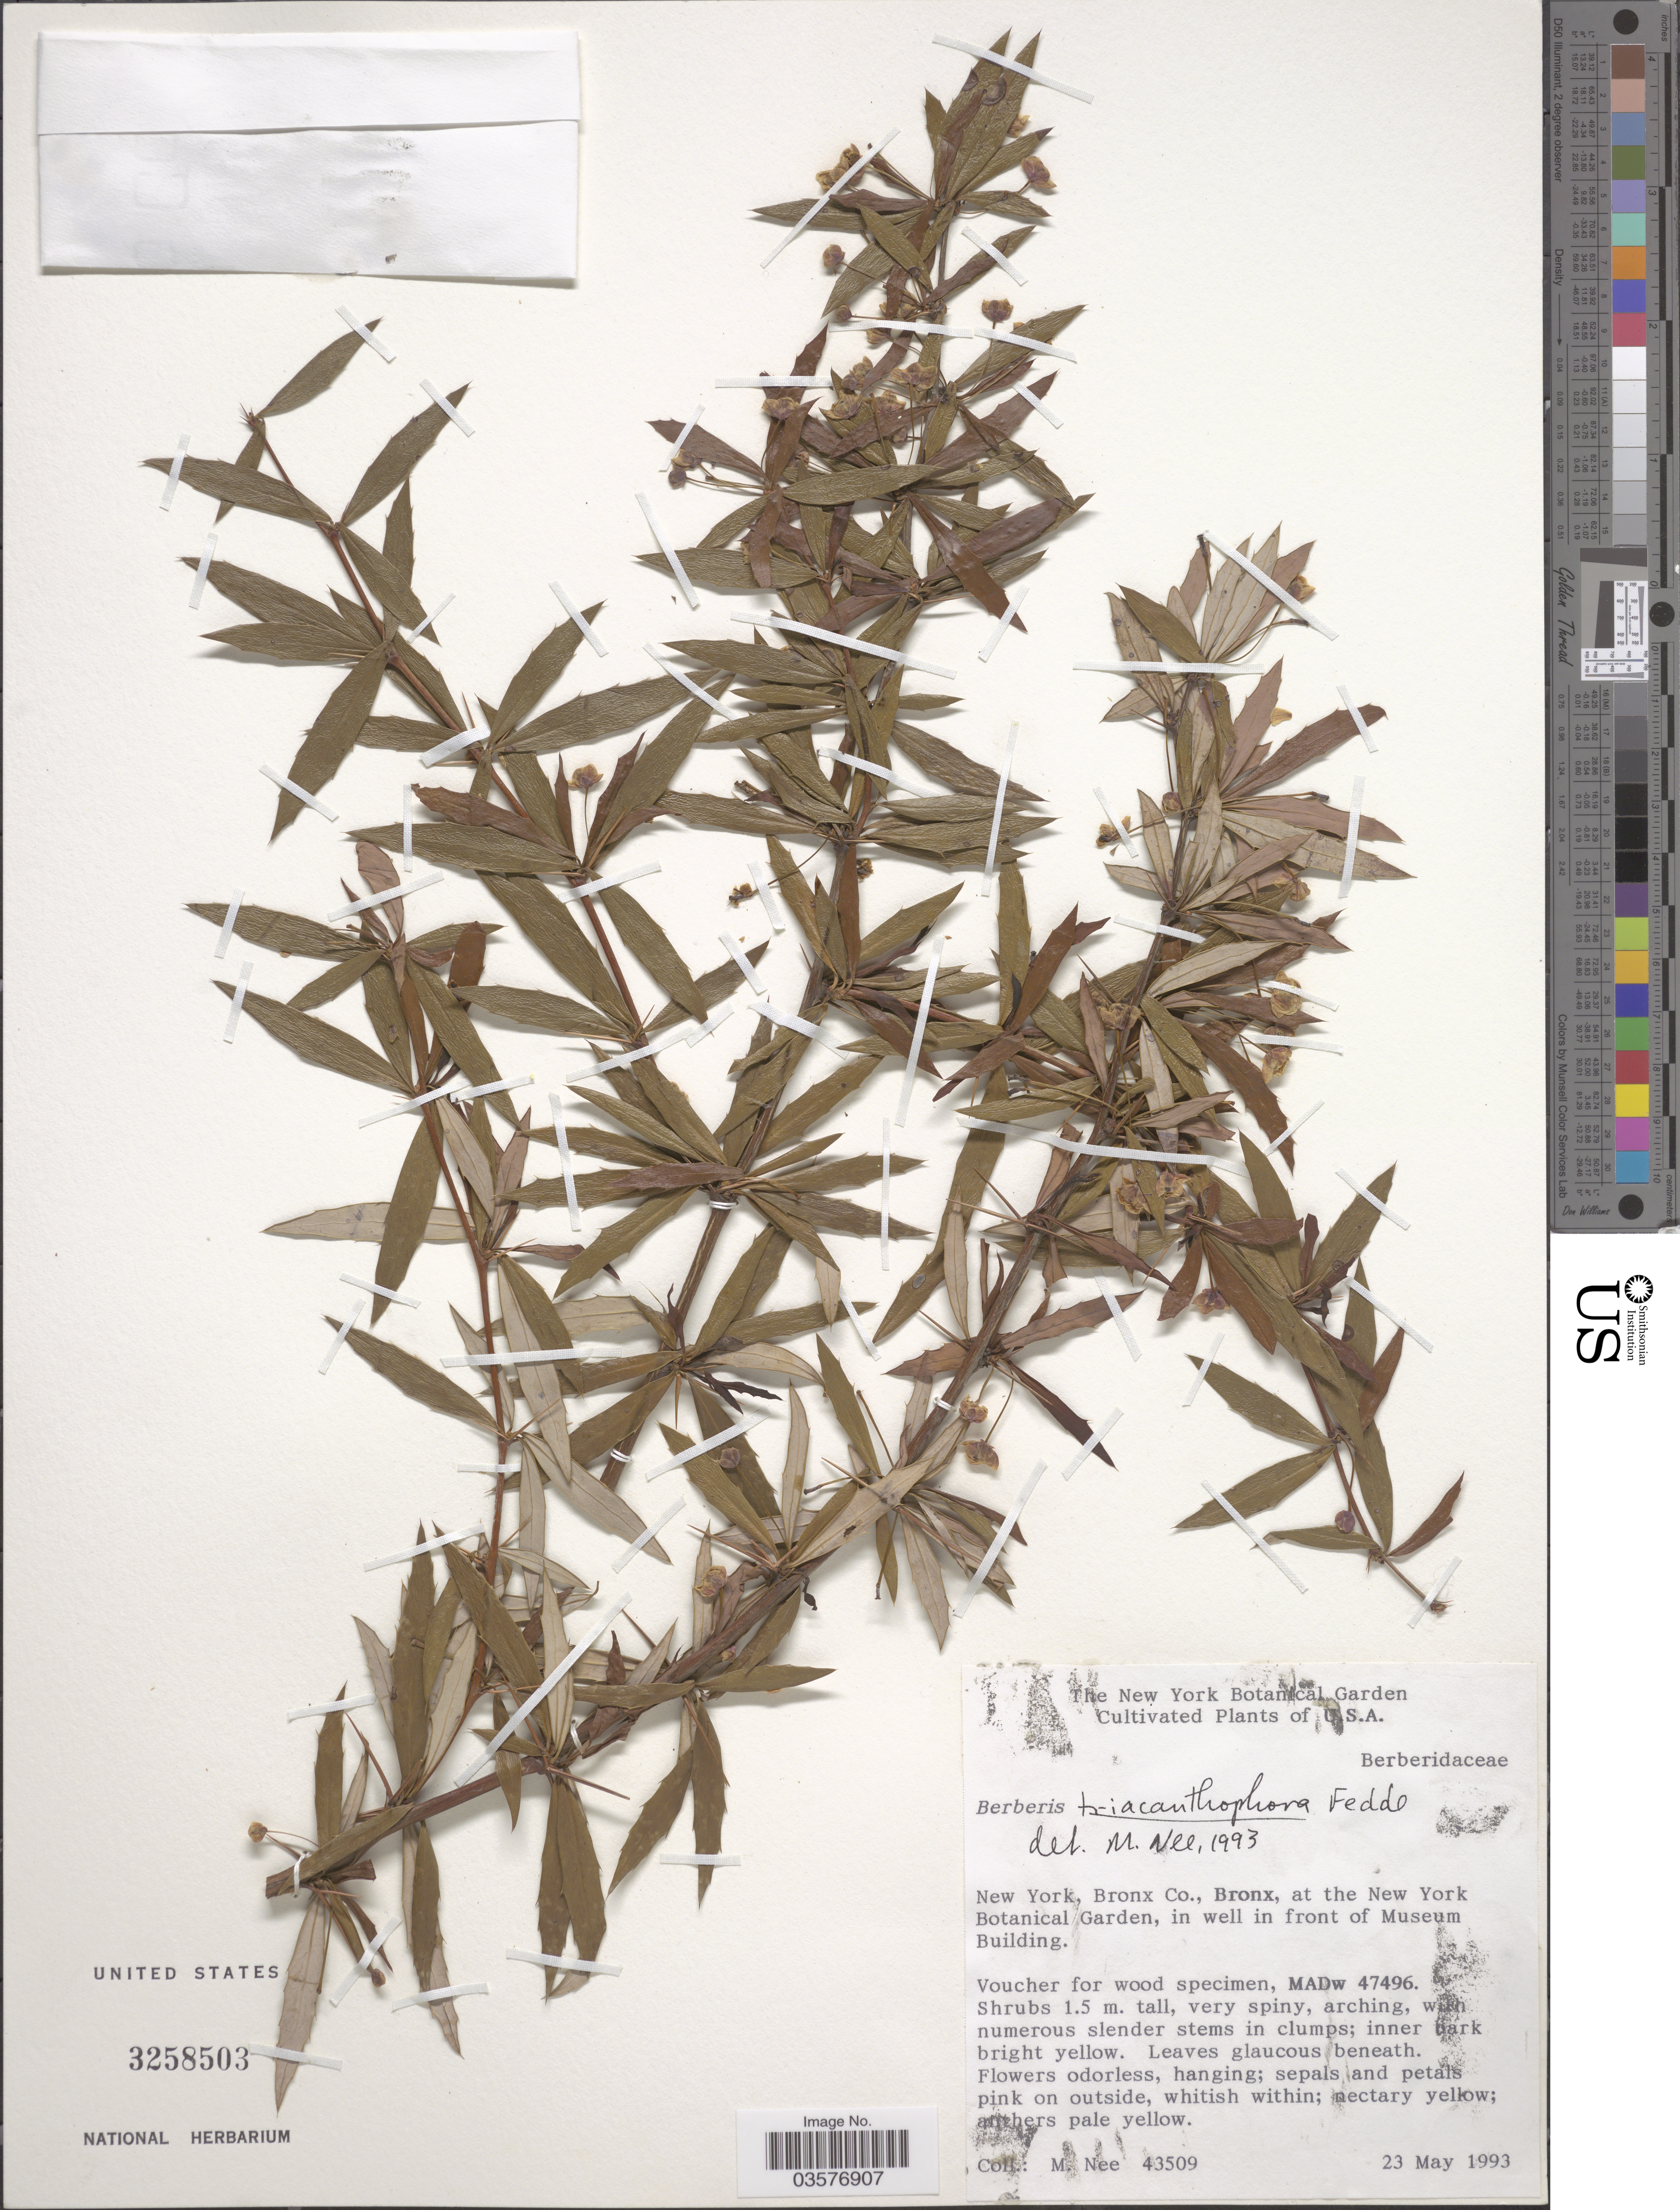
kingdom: Plantae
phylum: Tracheophyta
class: Magnoliopsida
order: Ranunculales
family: Berberidaceae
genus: Mahonia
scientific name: Mahonia trifoliolata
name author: (Monic.) Fedde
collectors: M. Nee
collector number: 43509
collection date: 1993-05-23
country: United States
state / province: New York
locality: Bronx Co., Bronx, at the New York Botanical Garden, in well in front of Museum Building.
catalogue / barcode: US 3258503